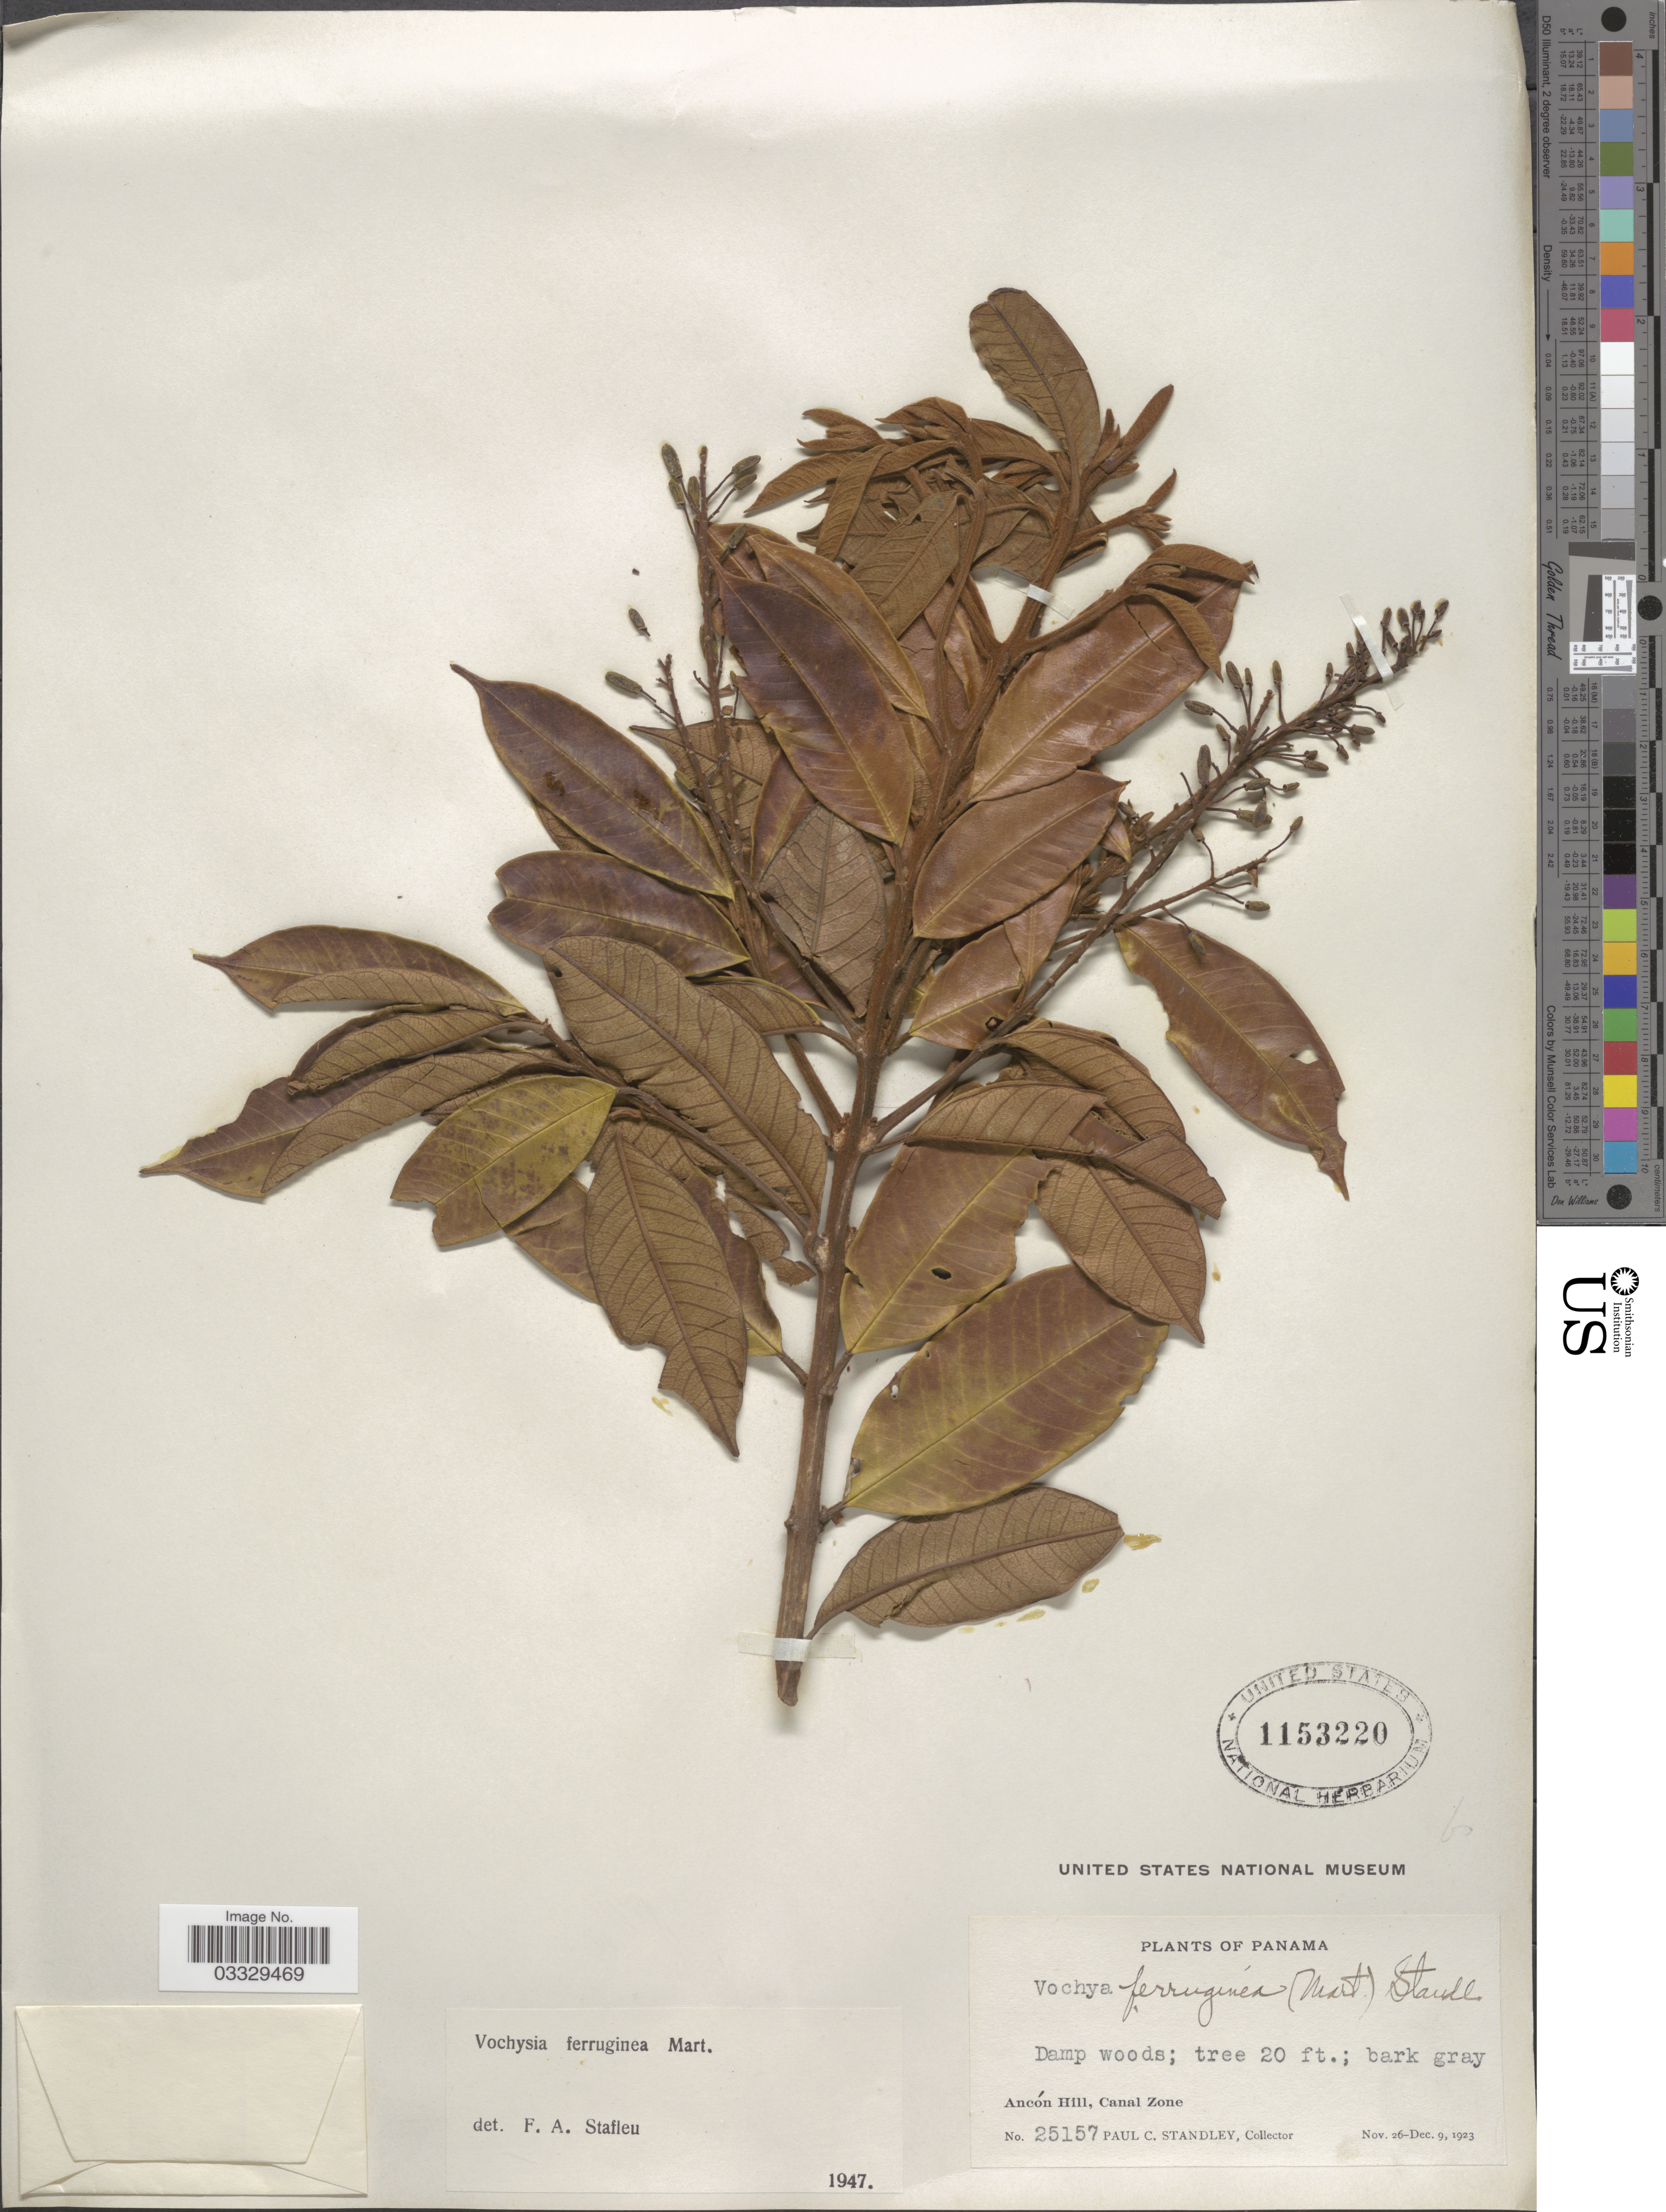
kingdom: Plantae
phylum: Tracheophyta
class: Magnoliopsida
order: Myrtales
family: Vochysiaceae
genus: Vochysia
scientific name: Vochysia ferruginea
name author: Mart.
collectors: P. C. Standley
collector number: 25157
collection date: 1923-11-26/1923-12-09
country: Panama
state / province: Colón / Panamá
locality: Ancón Hill, Canal Zone.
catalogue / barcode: US 1153220